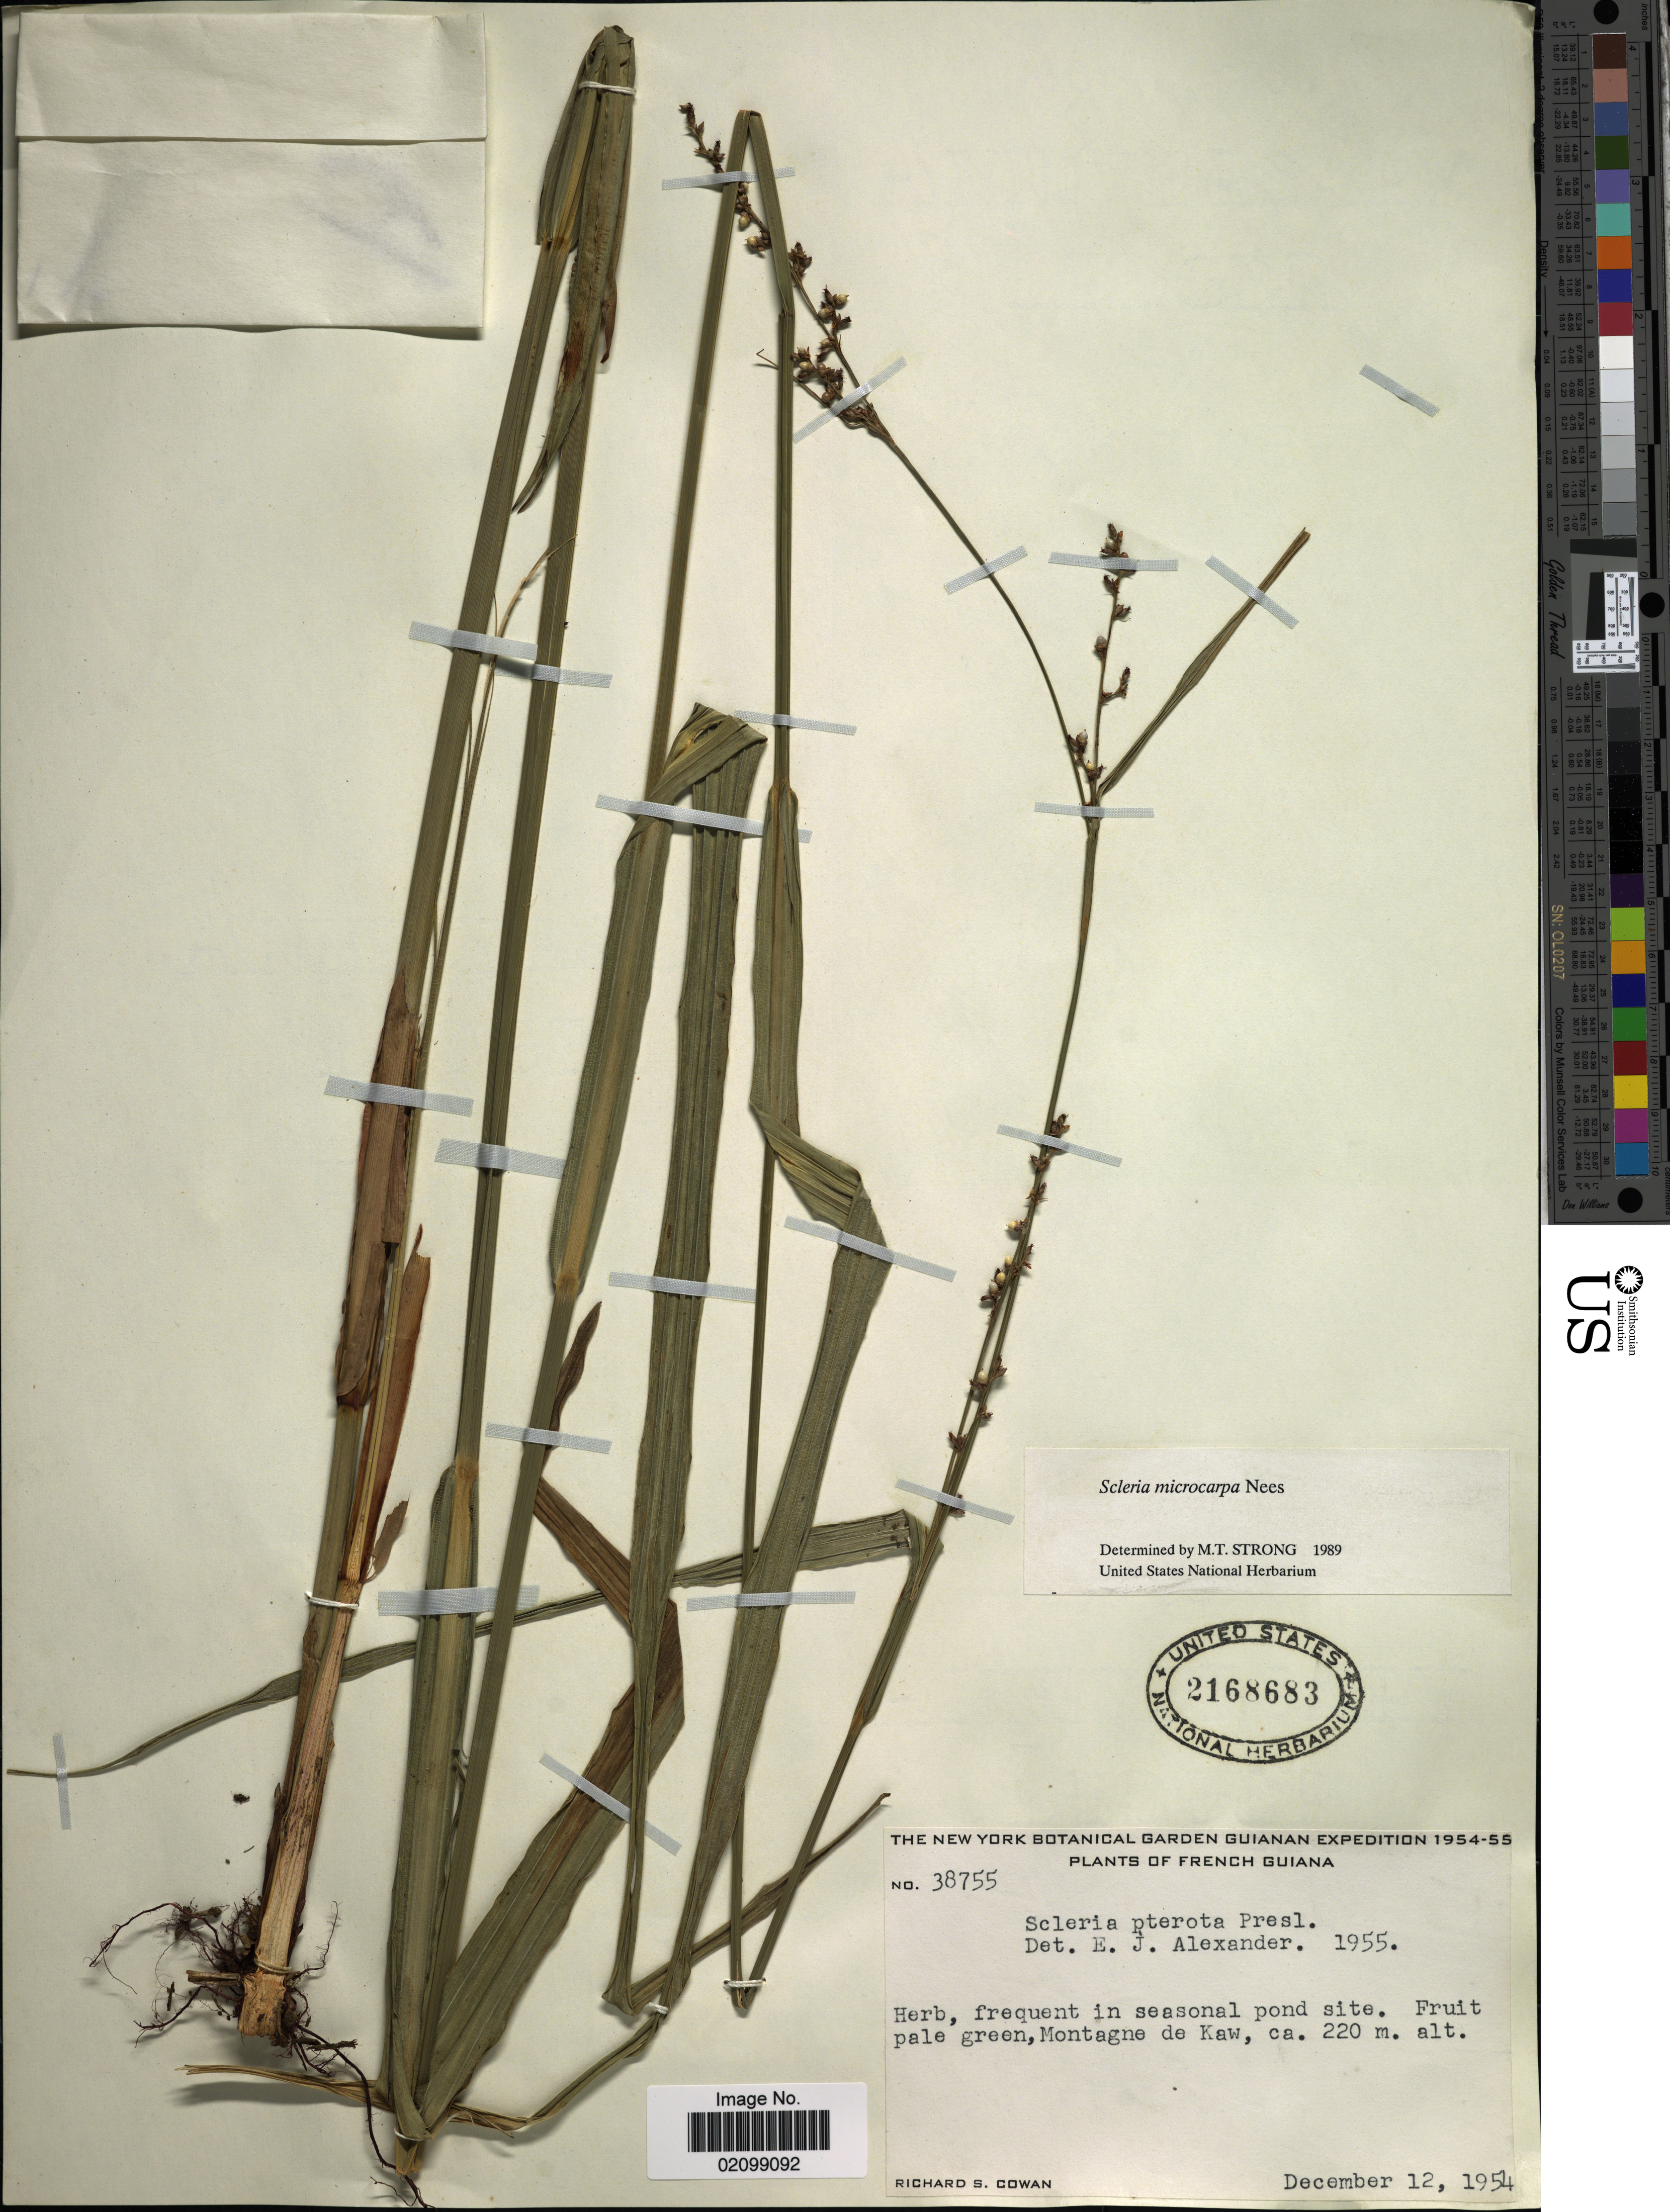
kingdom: Plantae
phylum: Tracheophyta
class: Liliopsida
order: Poales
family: Cyperaceae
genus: Scleria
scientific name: Scleria microcarpa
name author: Nees ex Kunth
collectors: R. S. Cowan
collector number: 38755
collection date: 1954-12-12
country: French Guiana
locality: French Guiana, Montagne de Kaw.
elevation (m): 220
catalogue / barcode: US 2168683